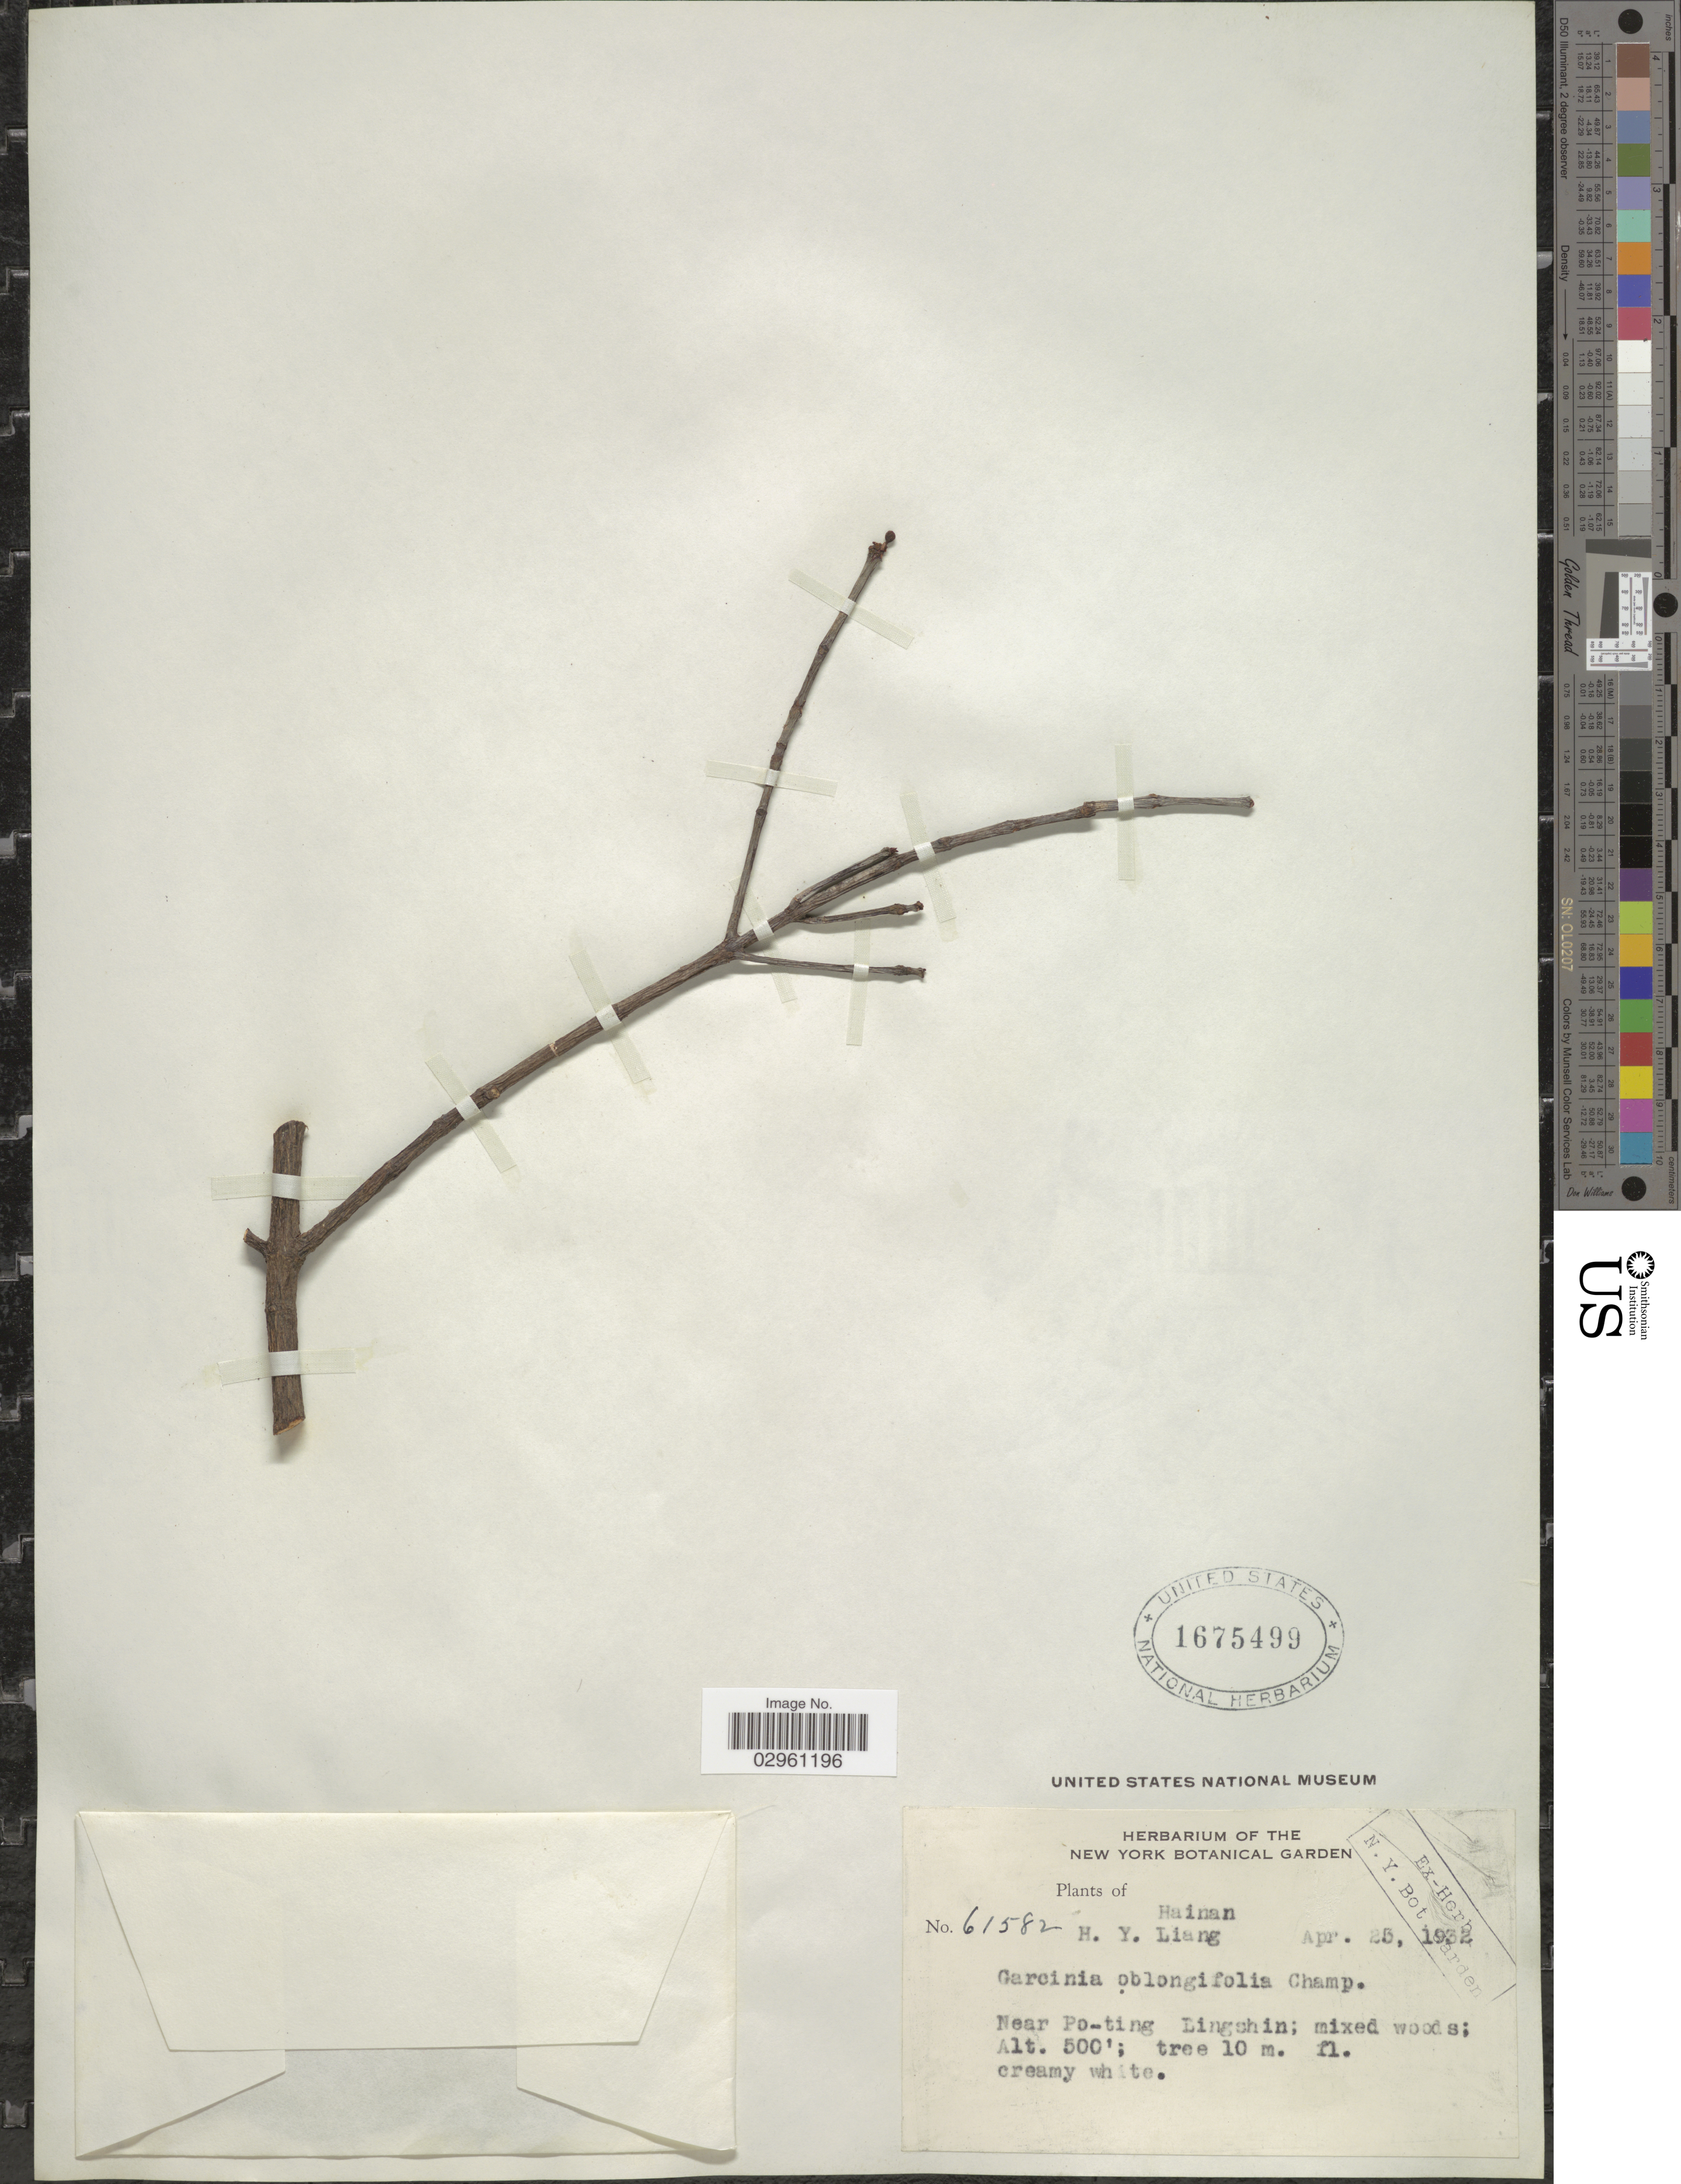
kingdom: Plantae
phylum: Tracheophyta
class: Magnoliopsida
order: Malpighiales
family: Clusiaceae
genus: Garcinia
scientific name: Garcinia oblongifolia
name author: Champ. ex Benth.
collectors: H. Y. Liang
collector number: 61582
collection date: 1932-04-25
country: China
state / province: Hainan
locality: Near Po-ting Lingshin.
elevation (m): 152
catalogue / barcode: US 1675499